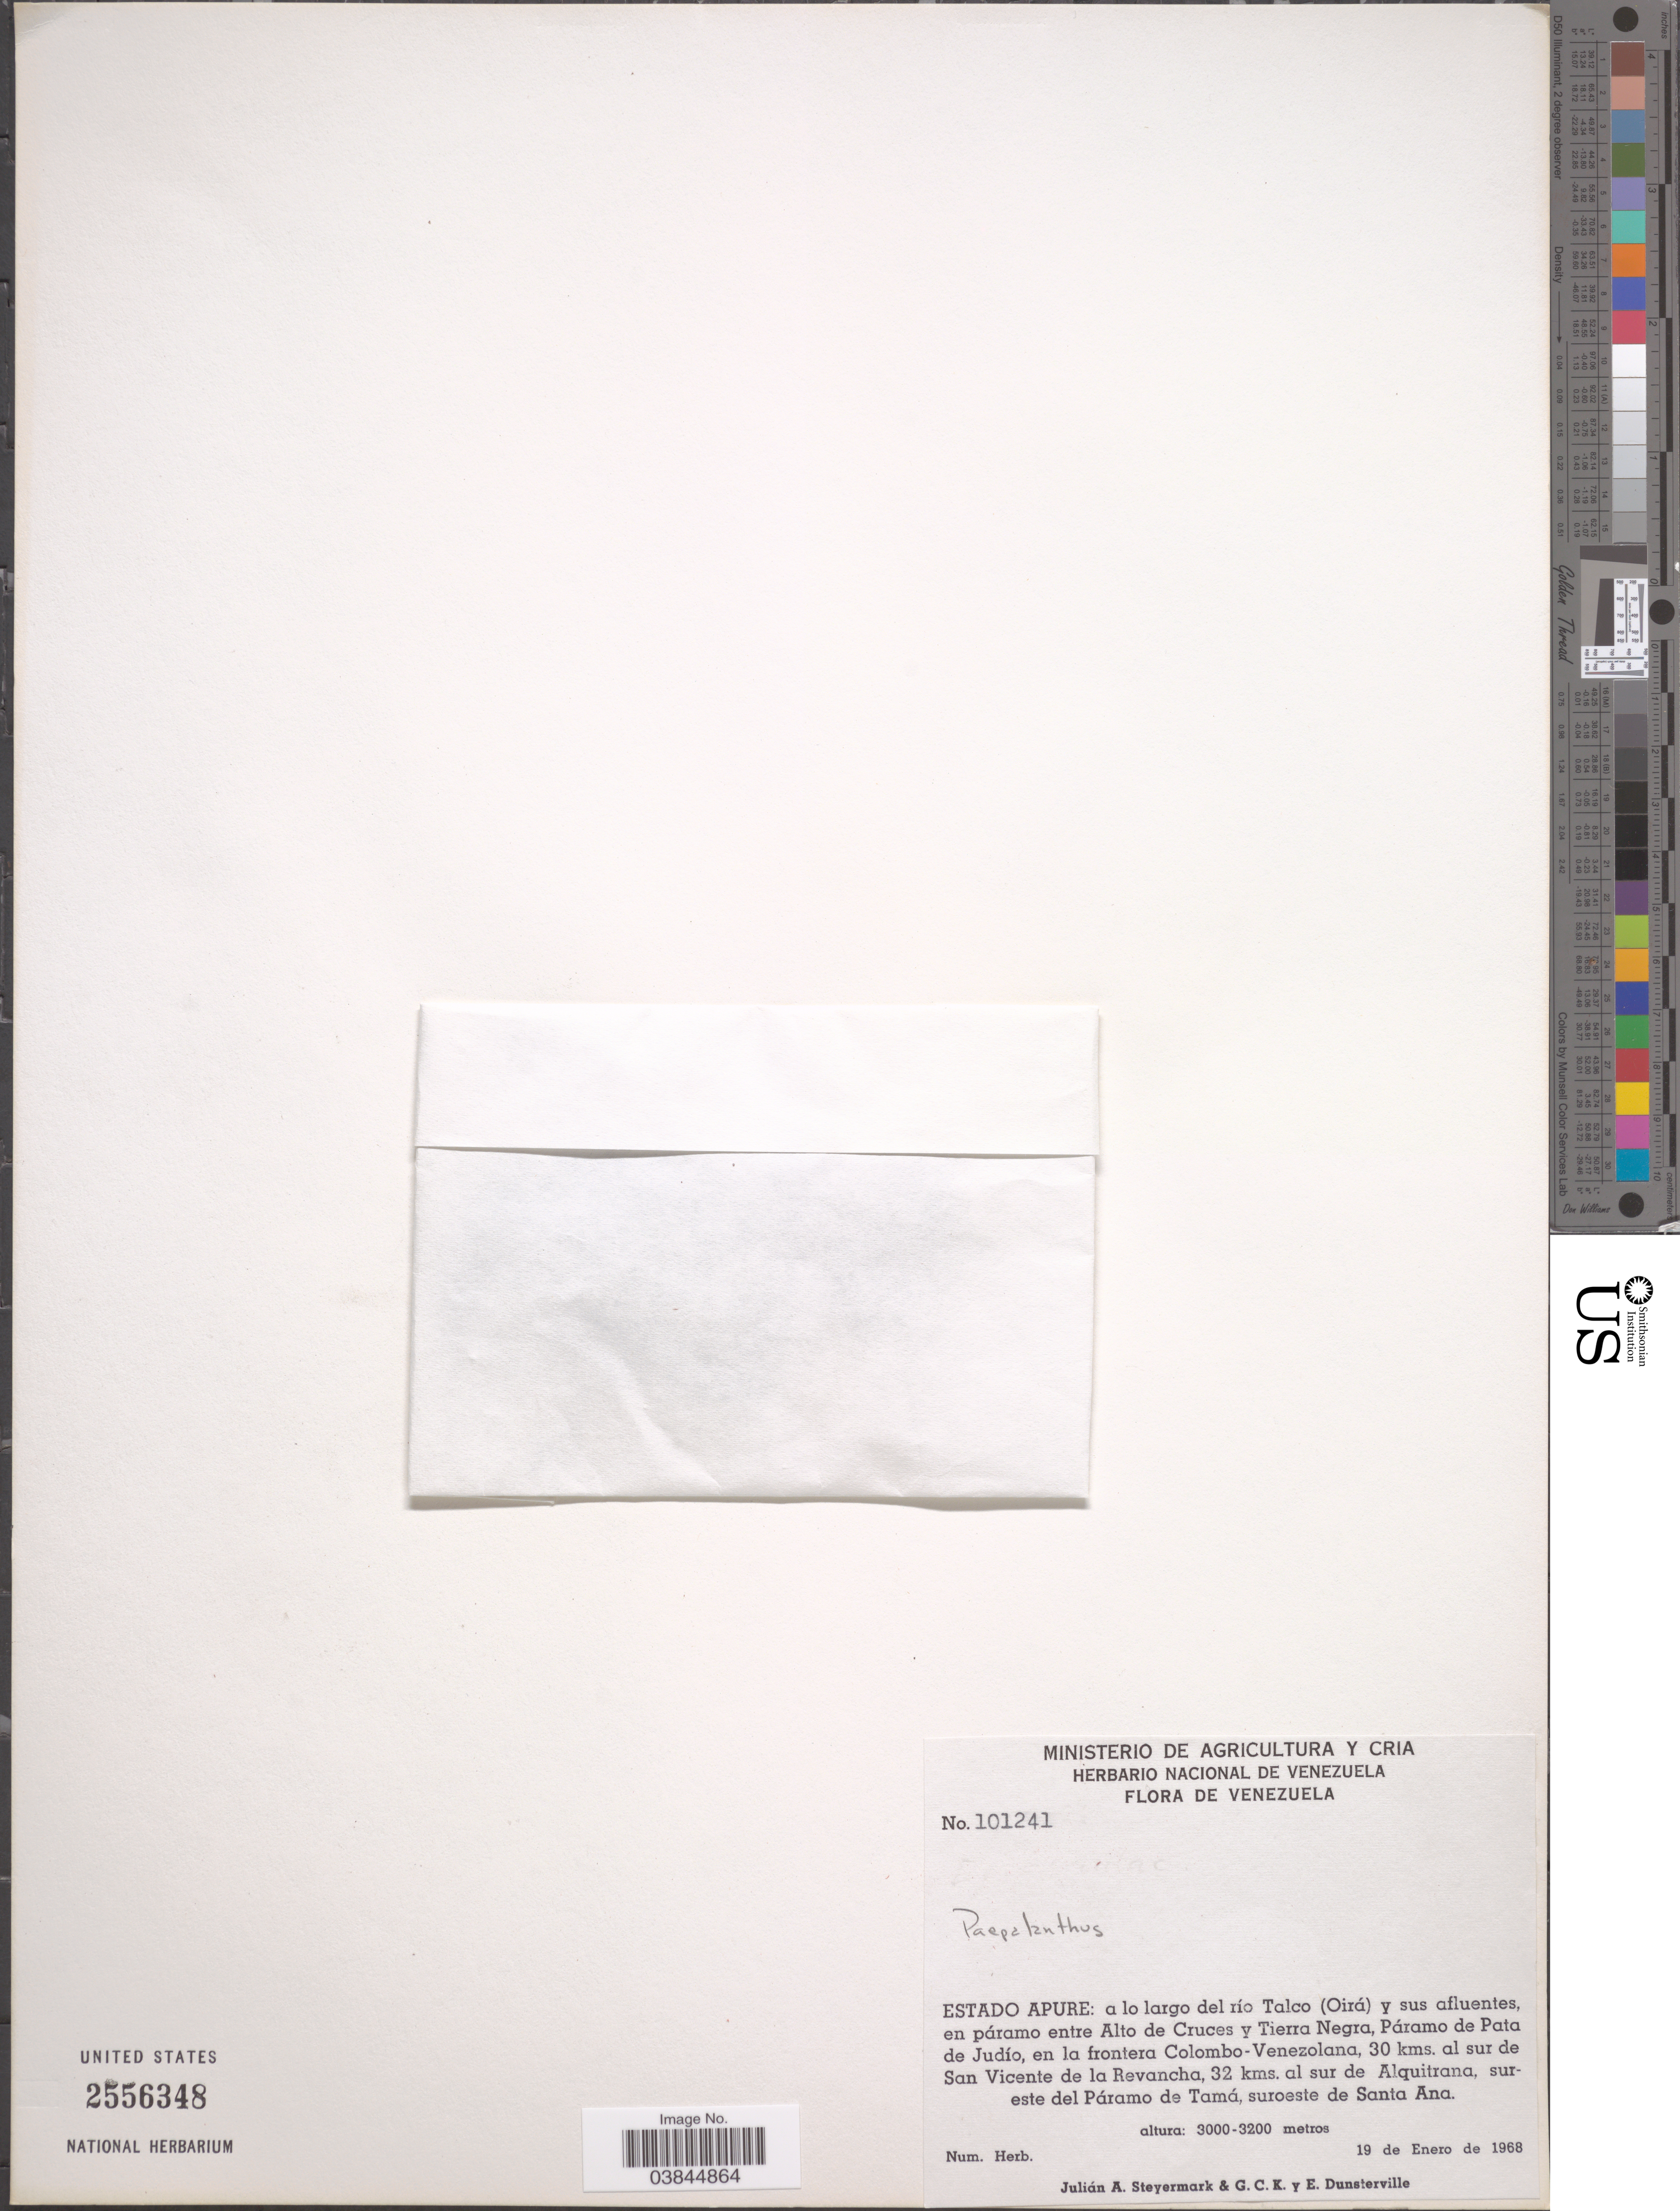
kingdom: Plantae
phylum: Tracheophyta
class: Liliopsida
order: Poales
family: Eriocaulaceae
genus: Paepalanthus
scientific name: Paepalanthus sp.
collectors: J. Steyermark, G. C. K. Dunsterville & E. Dunsterville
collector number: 101241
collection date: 1968-01-19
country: Venezuela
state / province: Apure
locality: A lo largo del río Talco (Oirá) y sus afluentes, en páramo entre Alto de Cruces y Tierra Negra, Páramo de Pata de Judío, en la frontera Colombo-Venezolana, 30 kms. al sur de San Vicente de la Revancha, 32 kms. al sur de Alquitrana, sur-este del Páramo de Tamá, suroest de Santa Ana.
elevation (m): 3000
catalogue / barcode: US 2556348